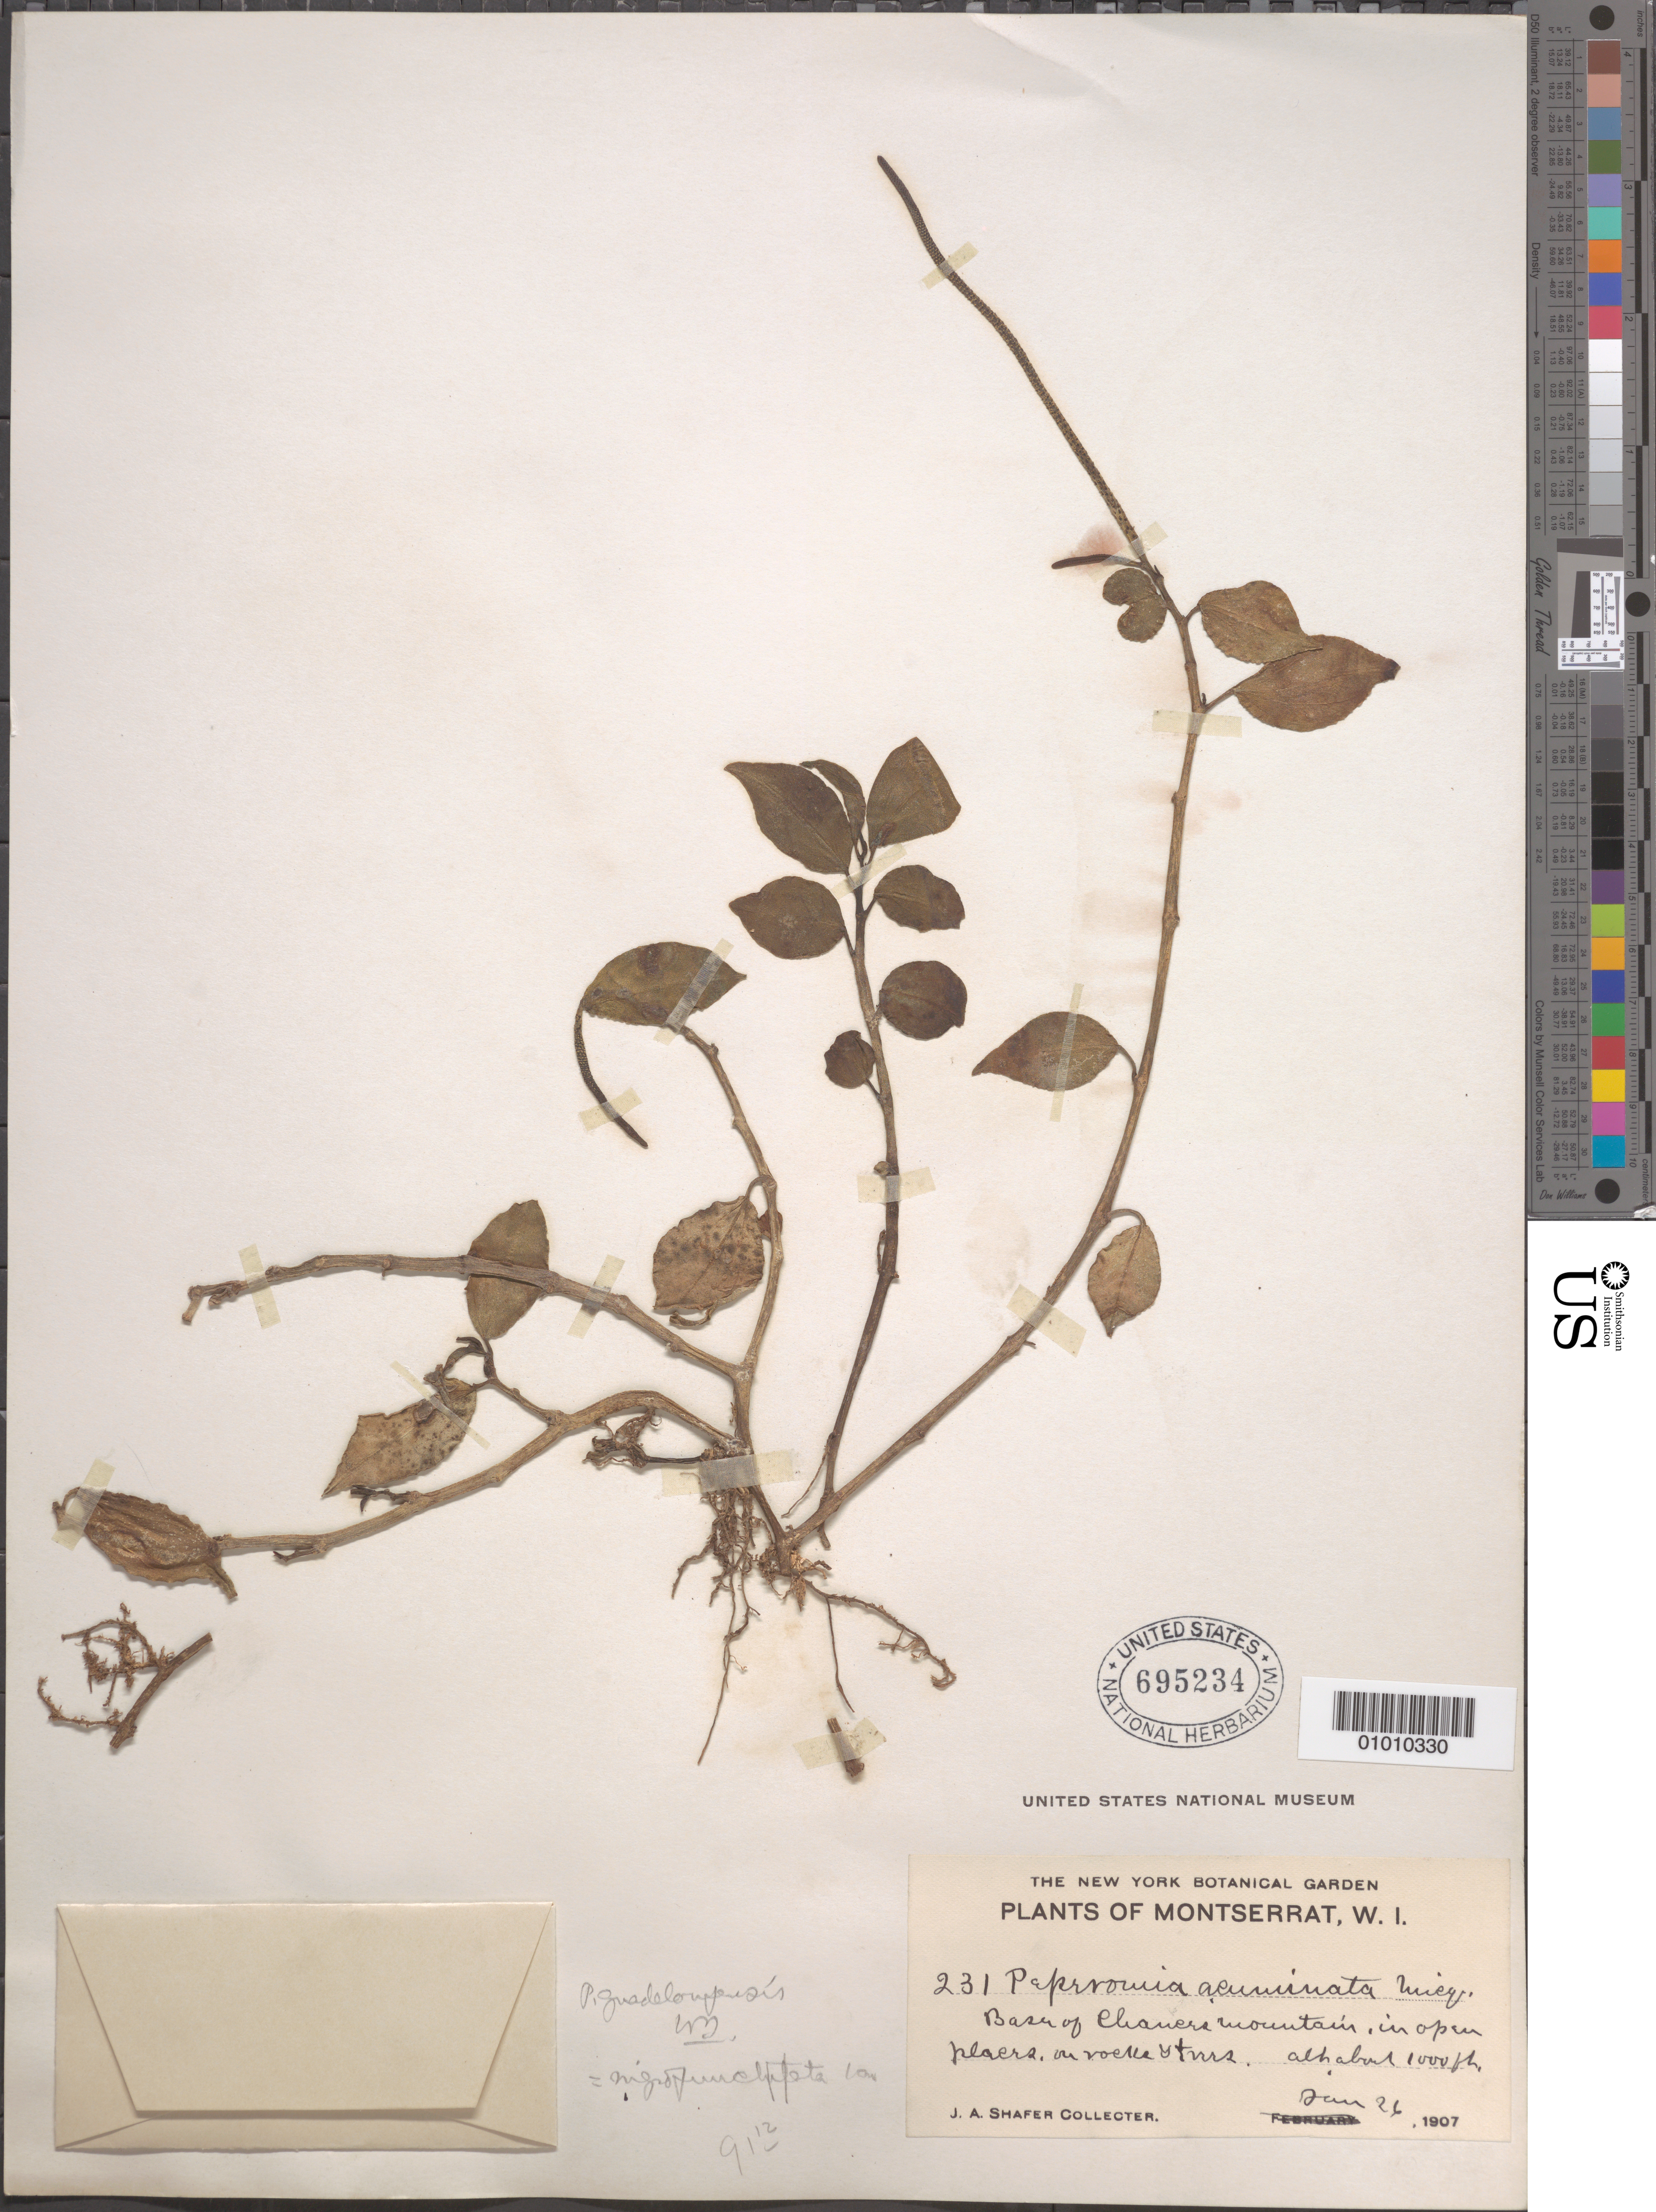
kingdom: Plantae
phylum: Tracheophyta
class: Magnoliopsida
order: Piperales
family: Piperaceae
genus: Peperomia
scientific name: Peperomia nigropunctata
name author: Miq.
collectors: J. A. Shafer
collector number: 231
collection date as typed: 26 Jan 1907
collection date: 1907-01-26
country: Montserrat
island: Montserrat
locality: base of Chauere mountains, in open.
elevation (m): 305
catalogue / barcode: US 695234